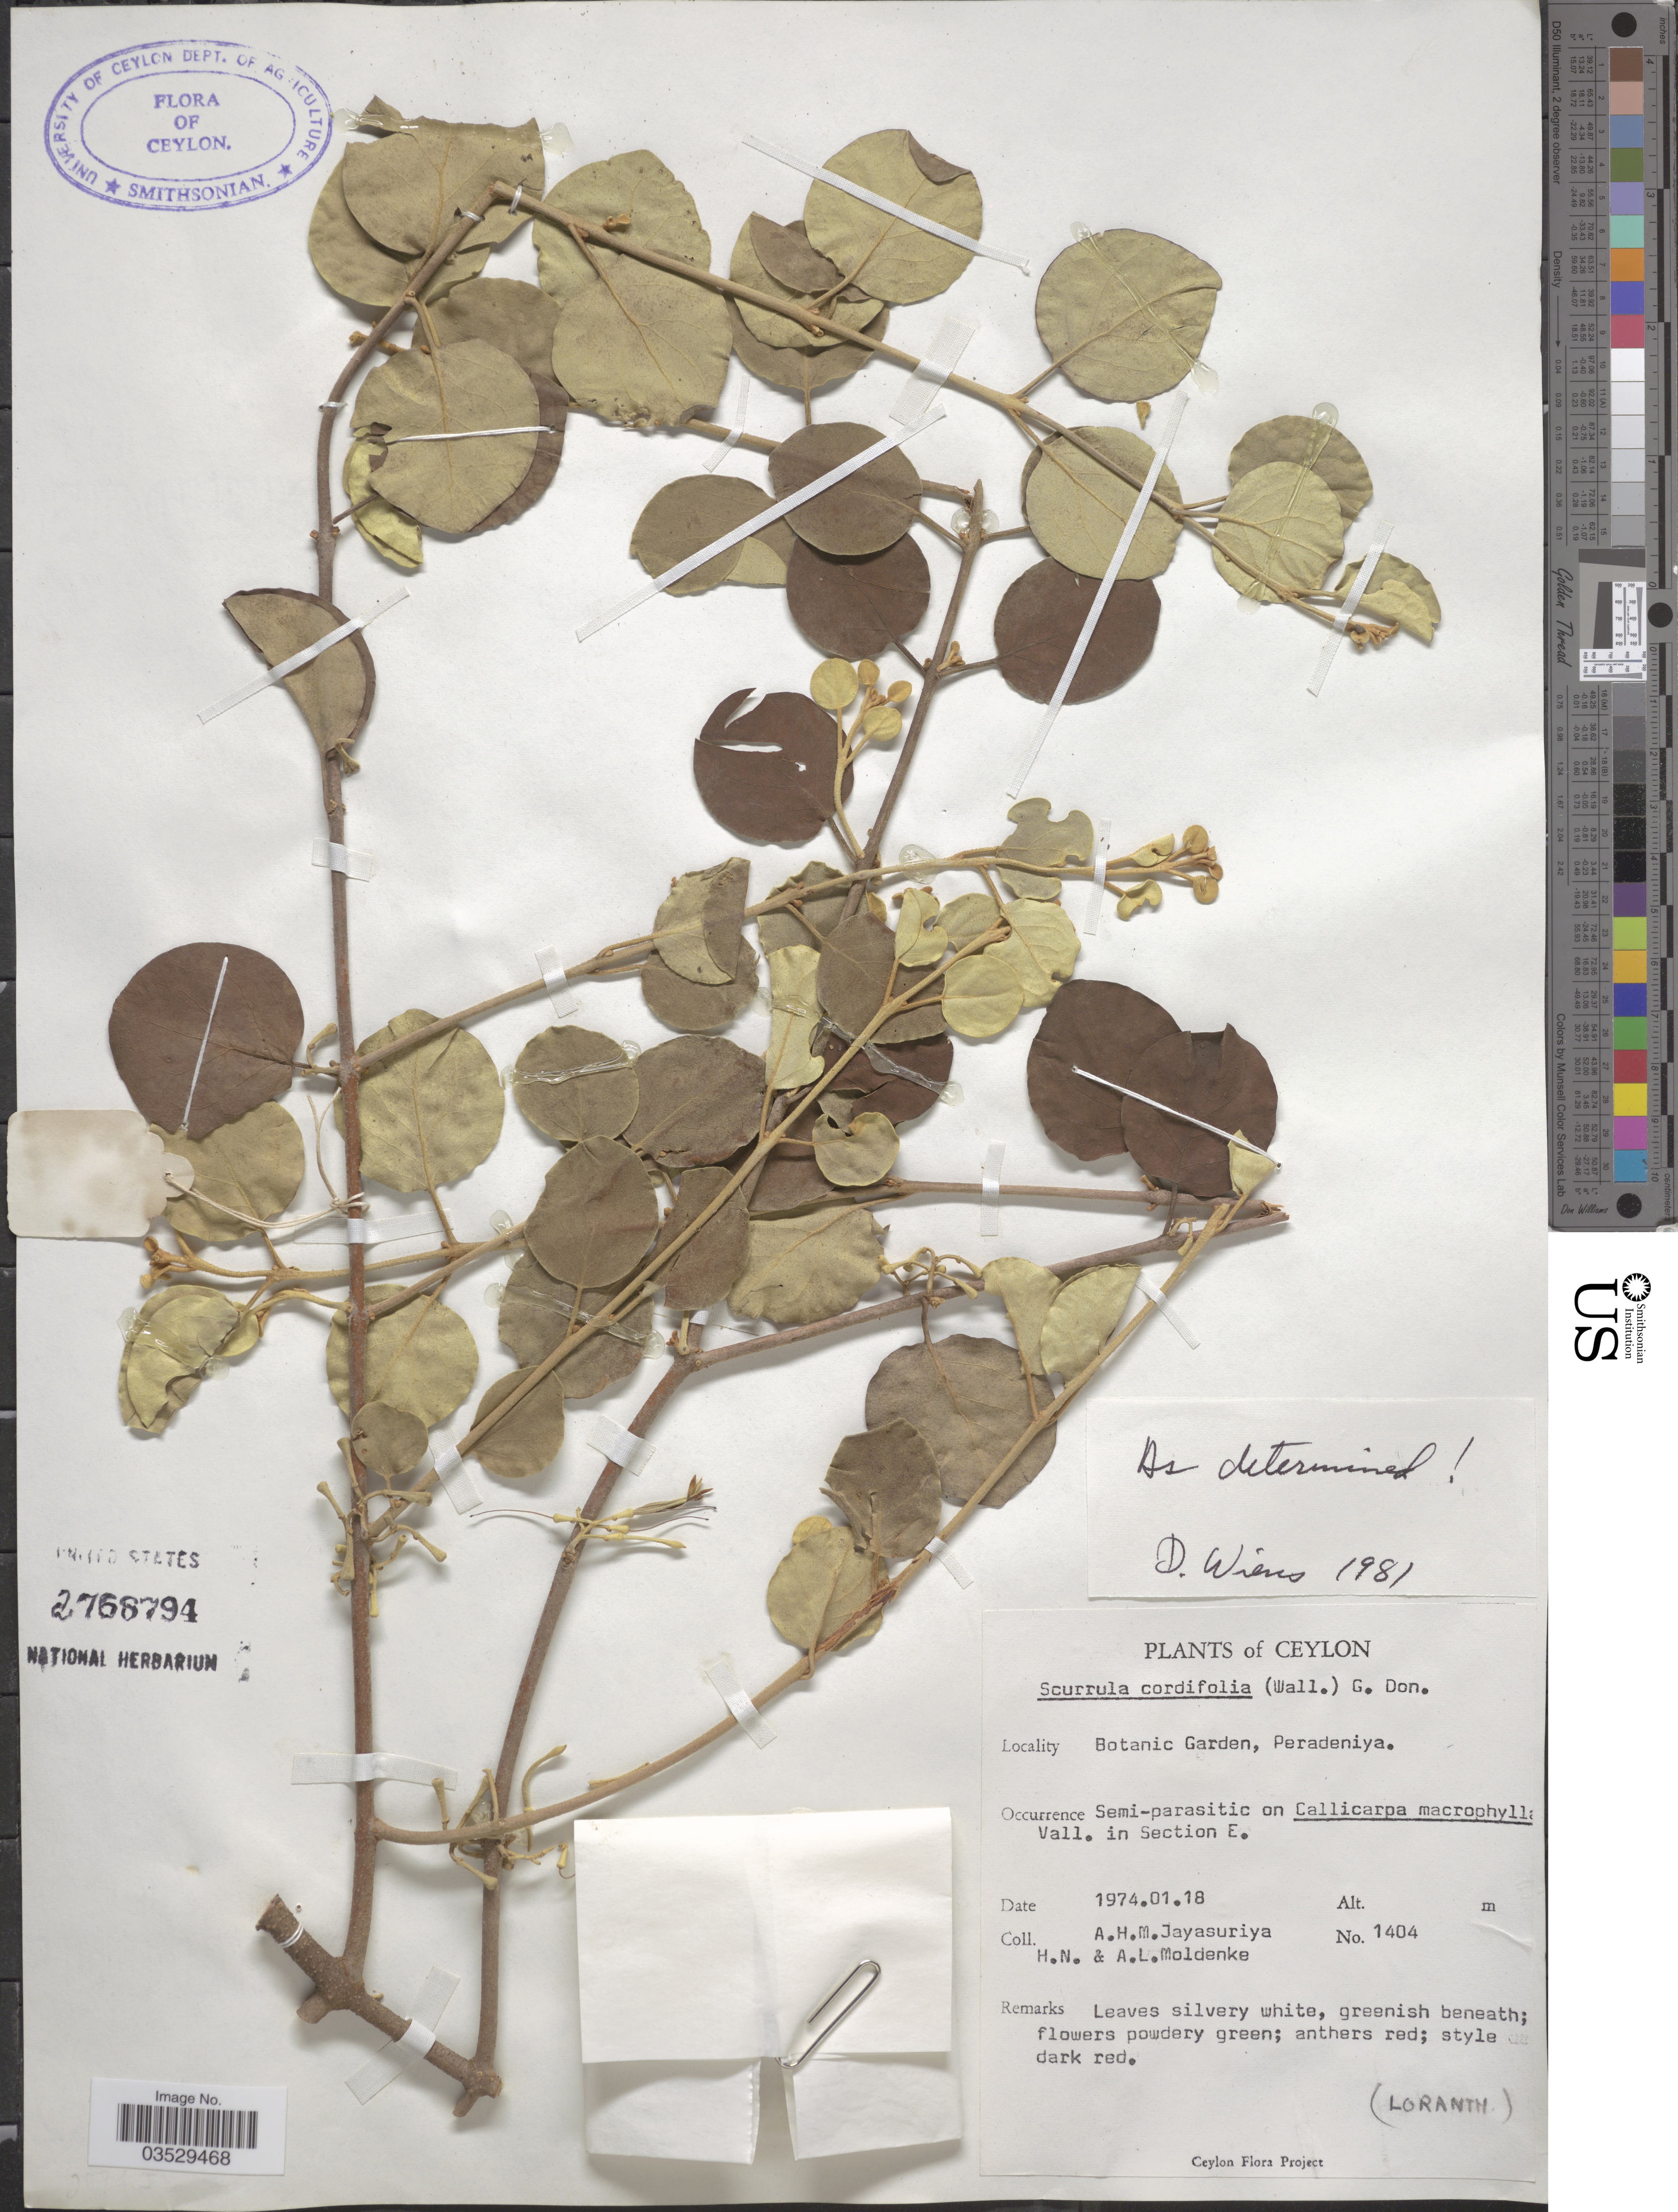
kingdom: Plantae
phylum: Tracheophyta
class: Magnoliopsida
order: Santalales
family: Loranthaceae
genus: Scurrula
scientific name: Scurrula cordifolia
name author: G. Don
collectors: A. H. Jayasuriya & H. N. Moldenke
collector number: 1404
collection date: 1974-01-18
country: Sri Lanka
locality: Ceylon. Botanic Garden, Peradeniya. In Section E.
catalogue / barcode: US 2768794